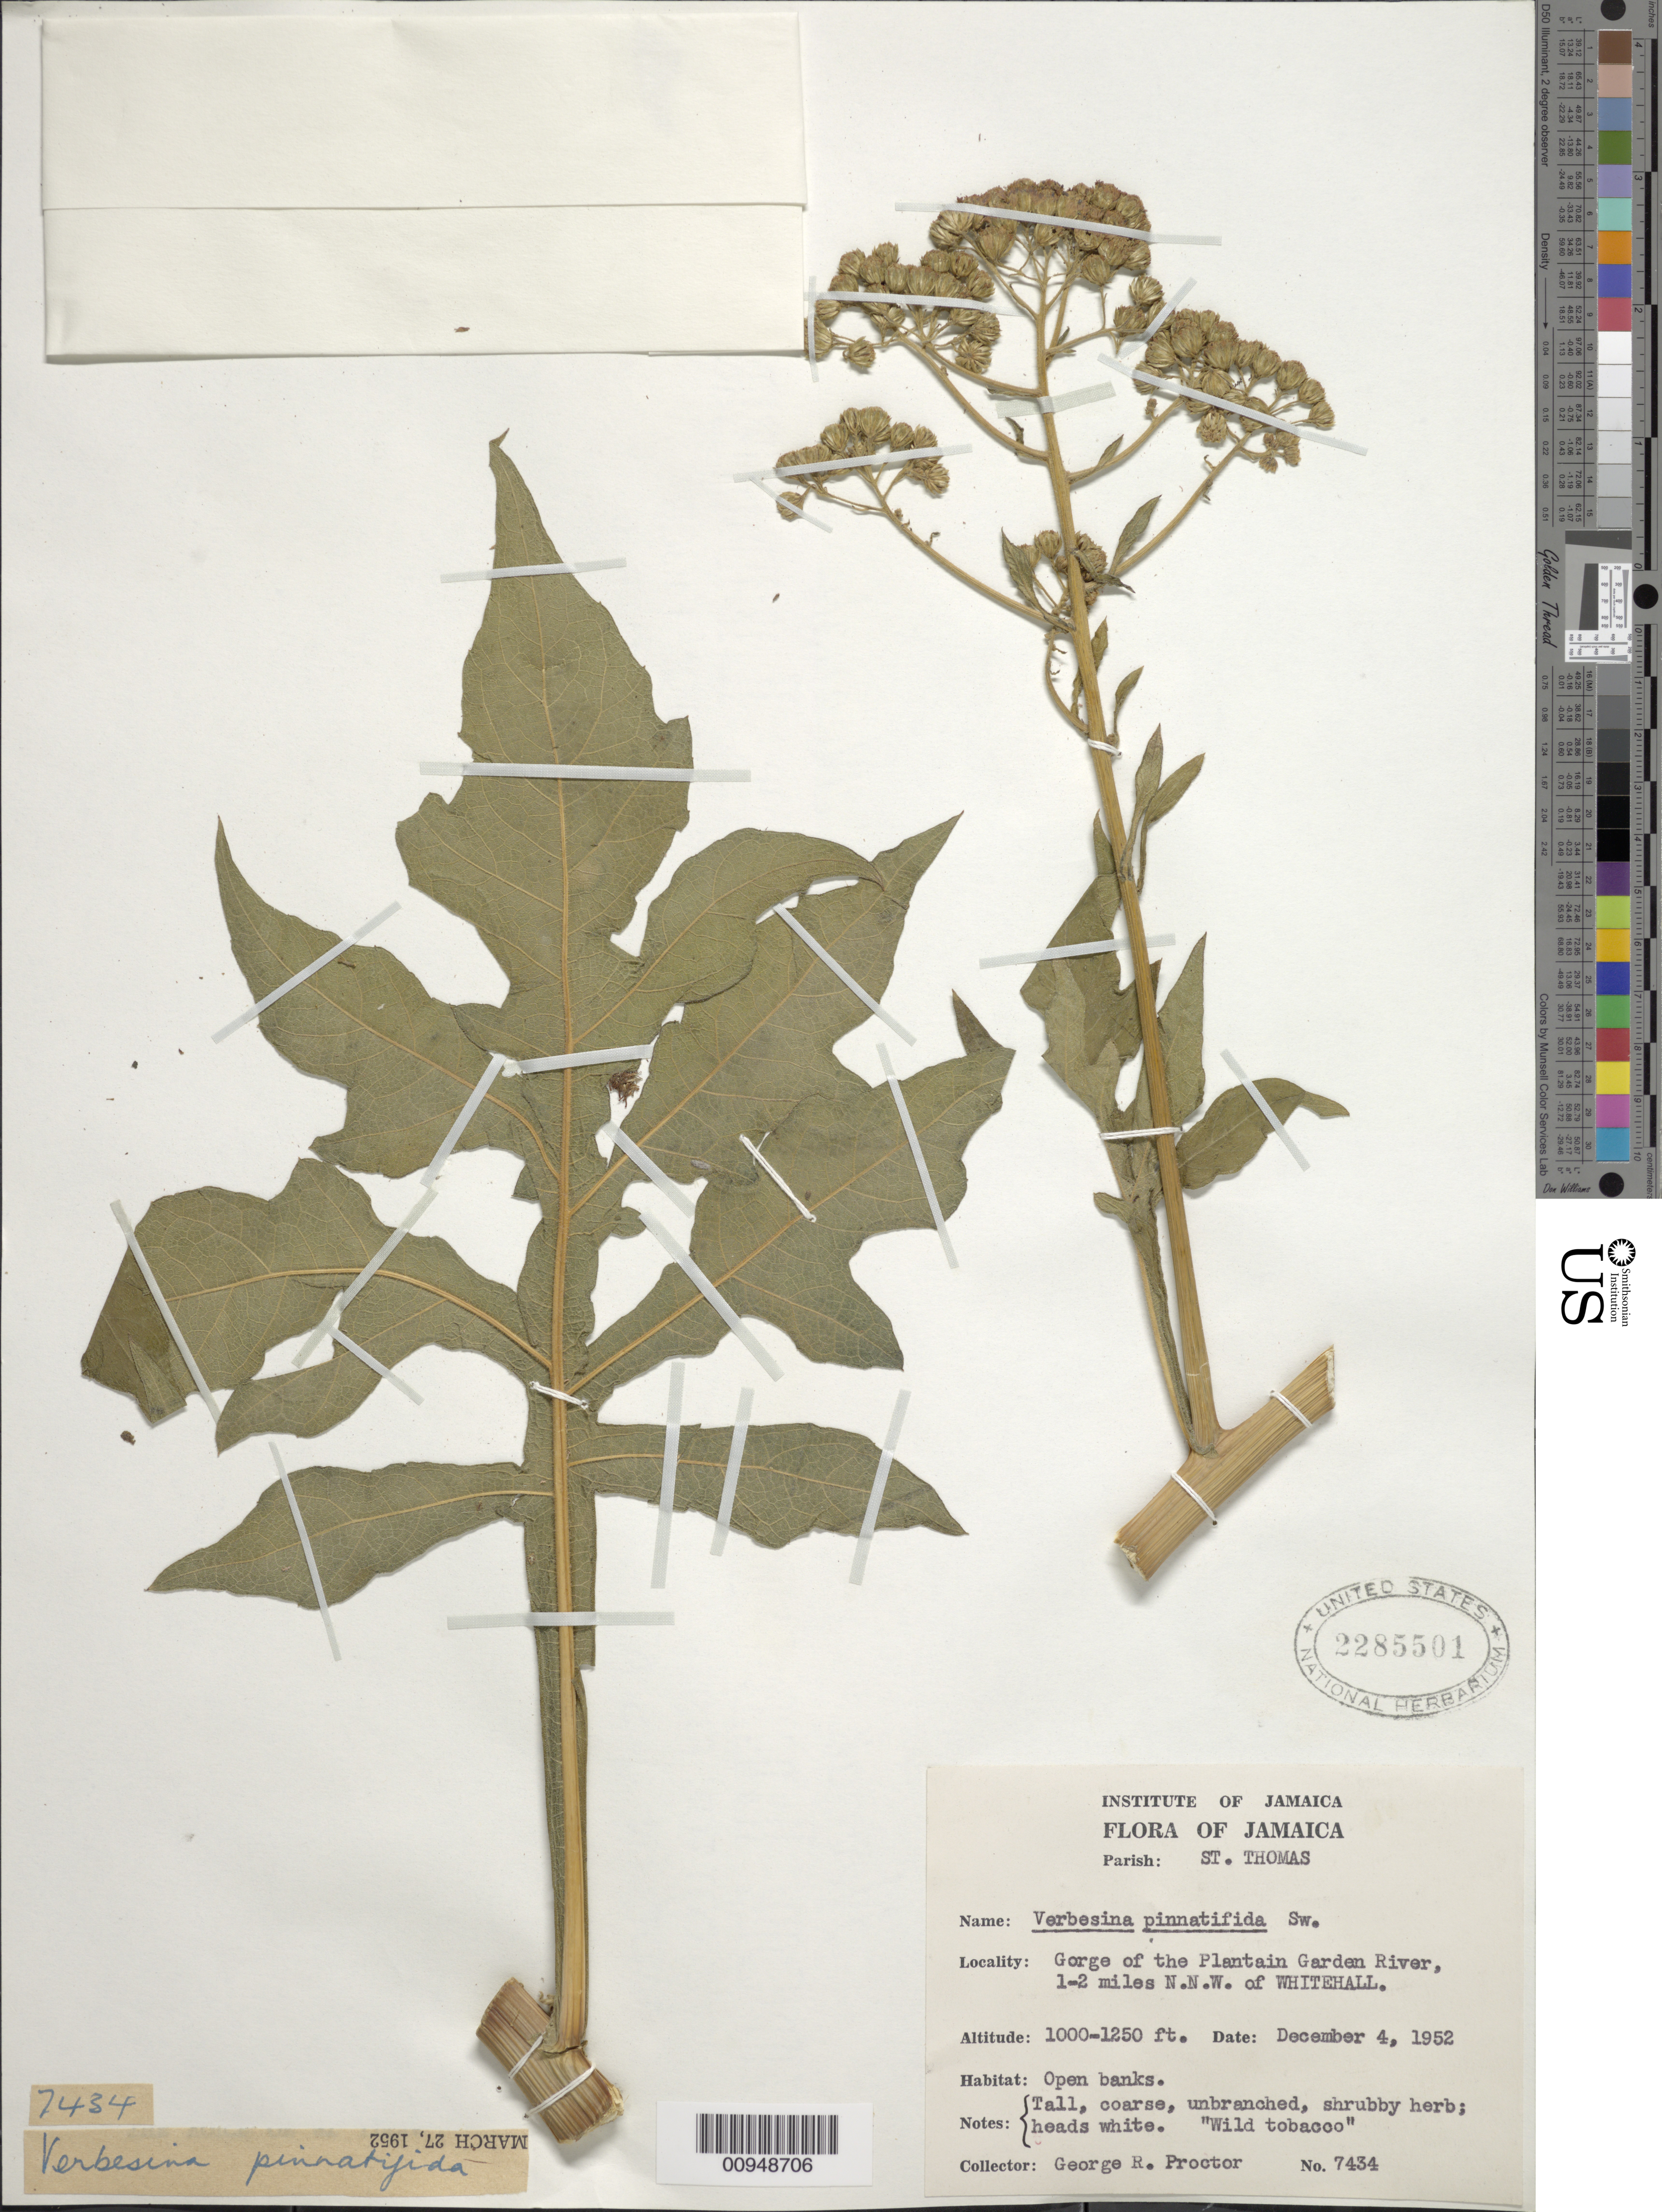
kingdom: Plantae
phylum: Tracheophyta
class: Magnoliopsida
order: Asterales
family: Asteraceae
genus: Verbesina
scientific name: Verbesina pinnatifida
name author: Sw.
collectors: G. R. Proctor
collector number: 7434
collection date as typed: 04 Dec 1952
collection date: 1952-12-04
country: Jamaica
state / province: Saint Thomas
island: Jamaica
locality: Gorge of the Plantain Garden River, 1-2 miles NNW of Whitehall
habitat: Open banks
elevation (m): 305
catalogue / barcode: US 2285501